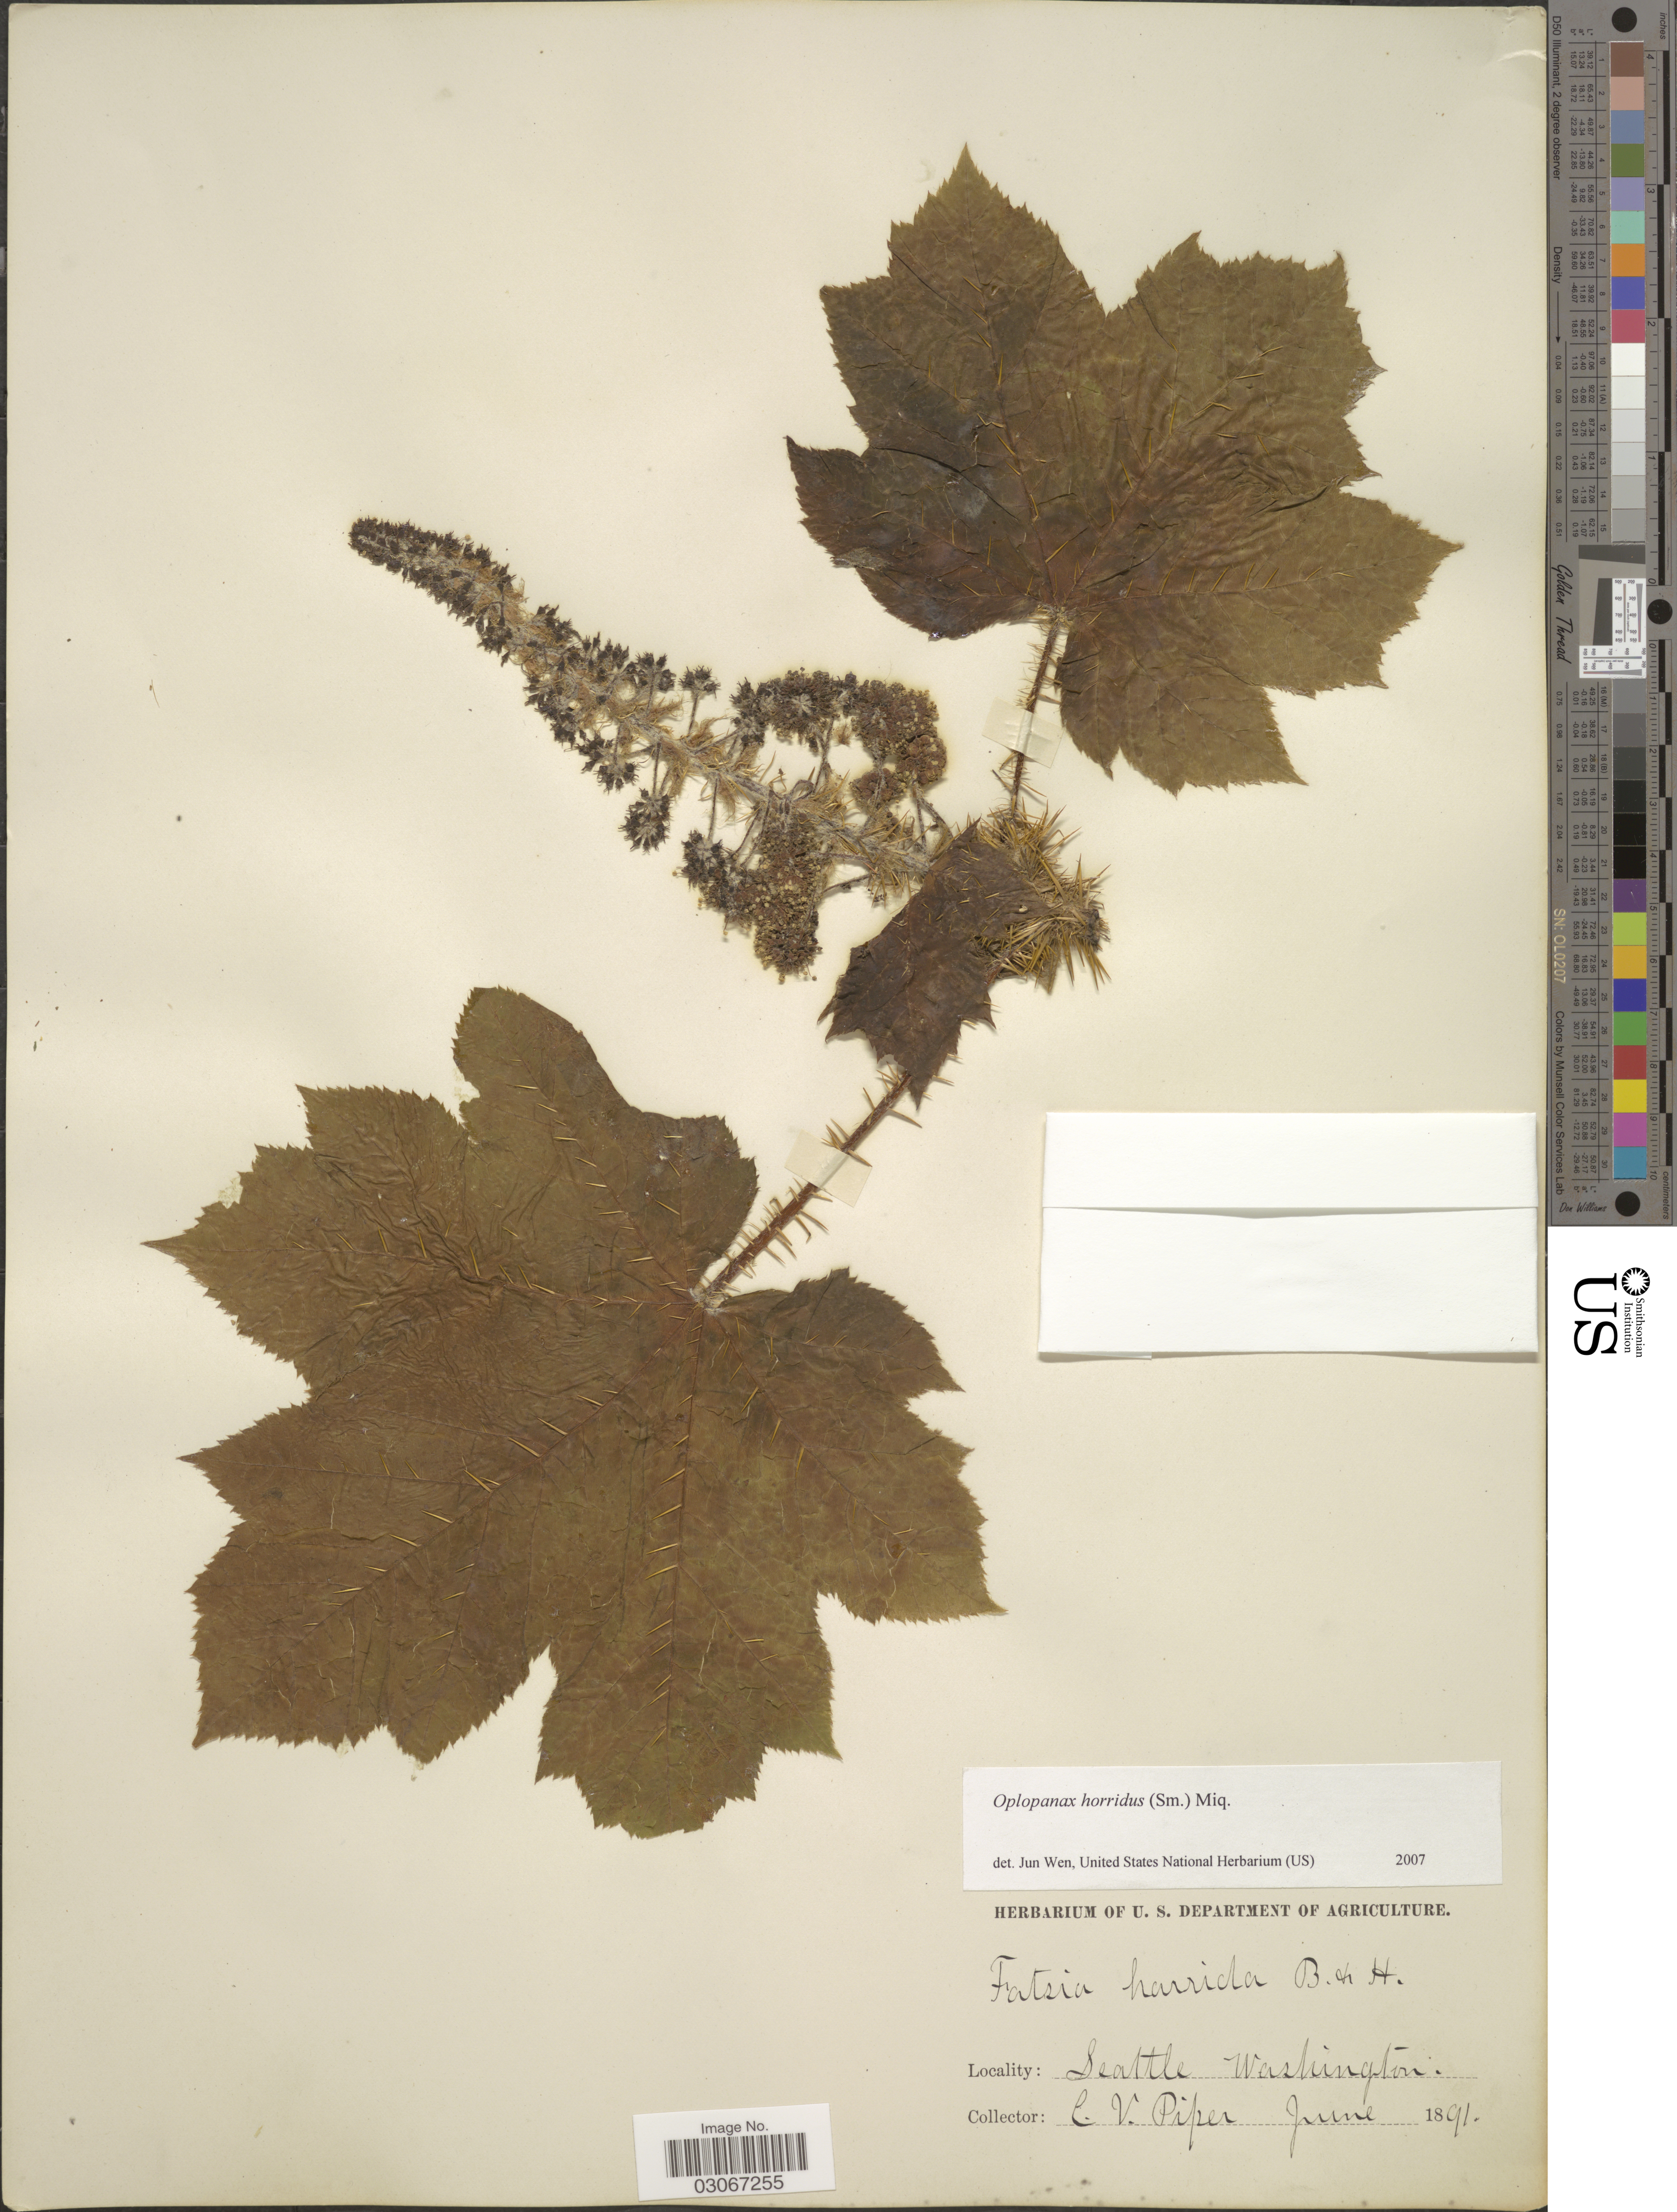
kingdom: Plantae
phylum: Tracheophyta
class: Magnoliopsida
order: Apiales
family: Apiaceae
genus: Opopanax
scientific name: Opopanax horridus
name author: Miq. ex Dippel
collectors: C. V. Piper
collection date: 1891-06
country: United States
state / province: Washington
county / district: King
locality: Seattle.